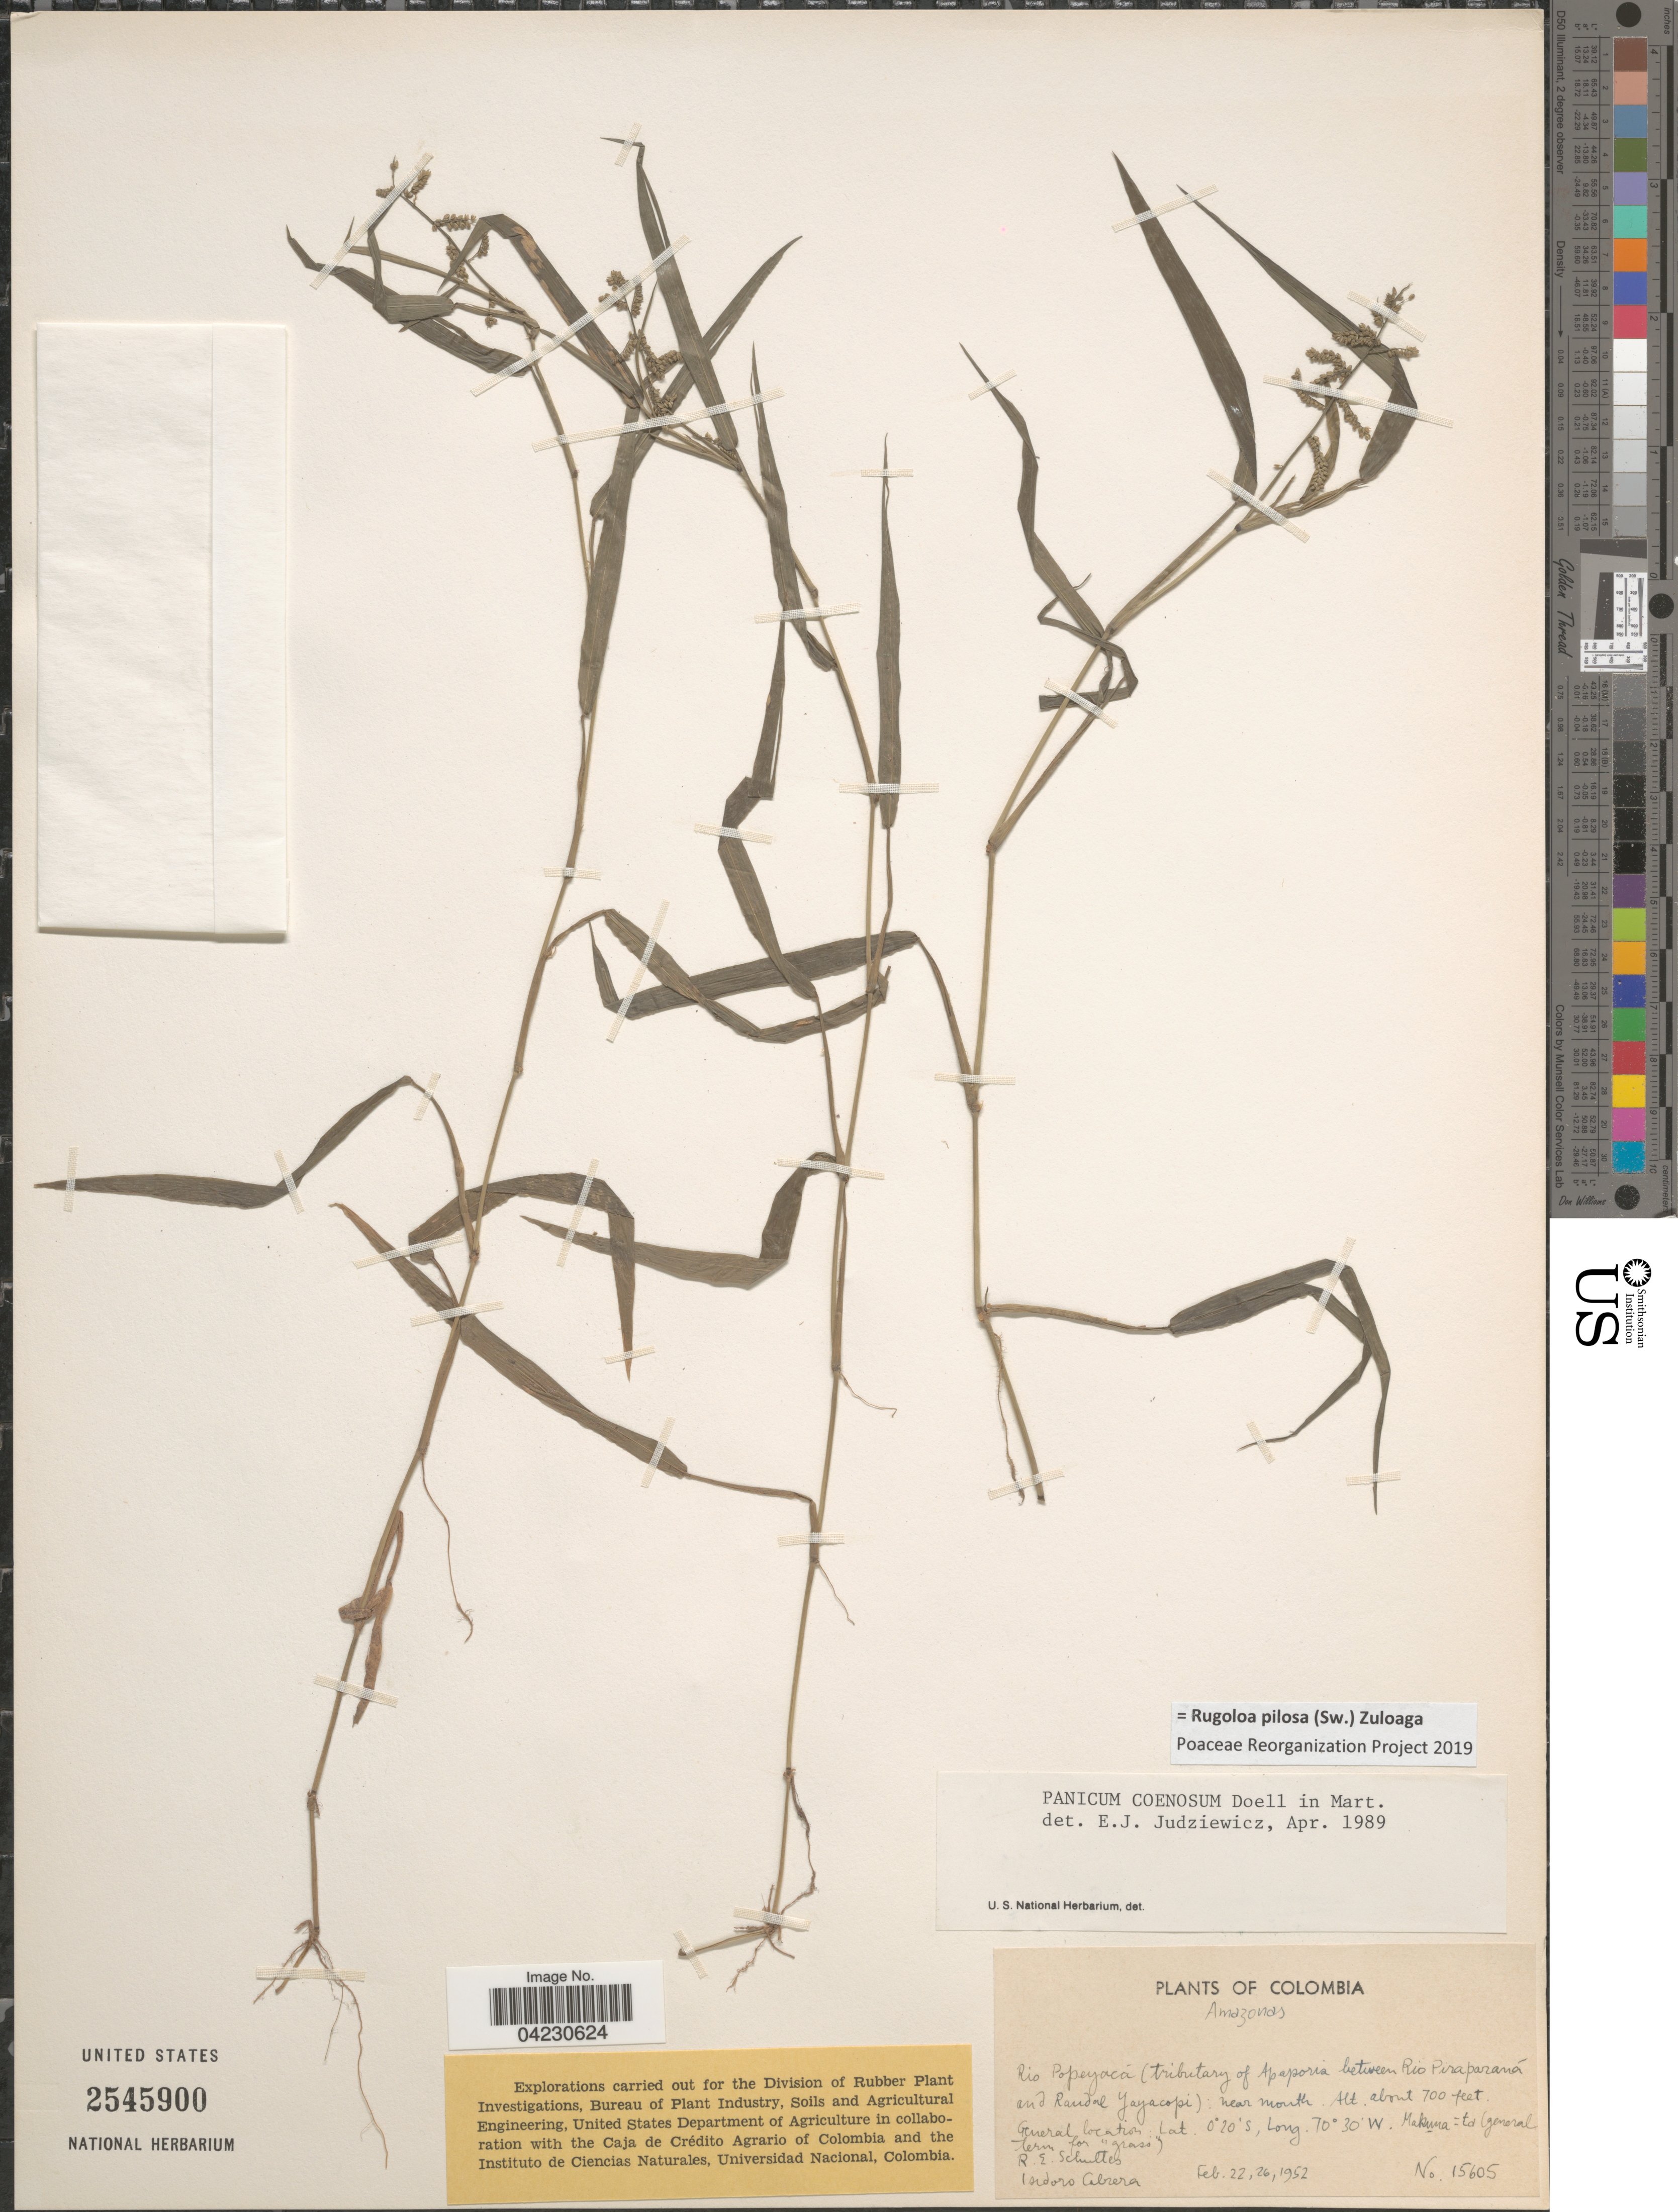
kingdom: Plantae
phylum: Tracheophyta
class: Liliopsida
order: Poales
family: Poaceae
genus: Rugoloa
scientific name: Rugoloa pilosa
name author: (Sw.) Zuloaga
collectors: R. E. Schultes & I. Cabrera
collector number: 15605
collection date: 1952-02-22/1952-02-26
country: Colombia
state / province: Amazônas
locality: Rio Popeyacá (tributary of Apaporia between Rio Piraparaná and Randal Yayacopi): near mouth.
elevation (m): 213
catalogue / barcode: US 2545900